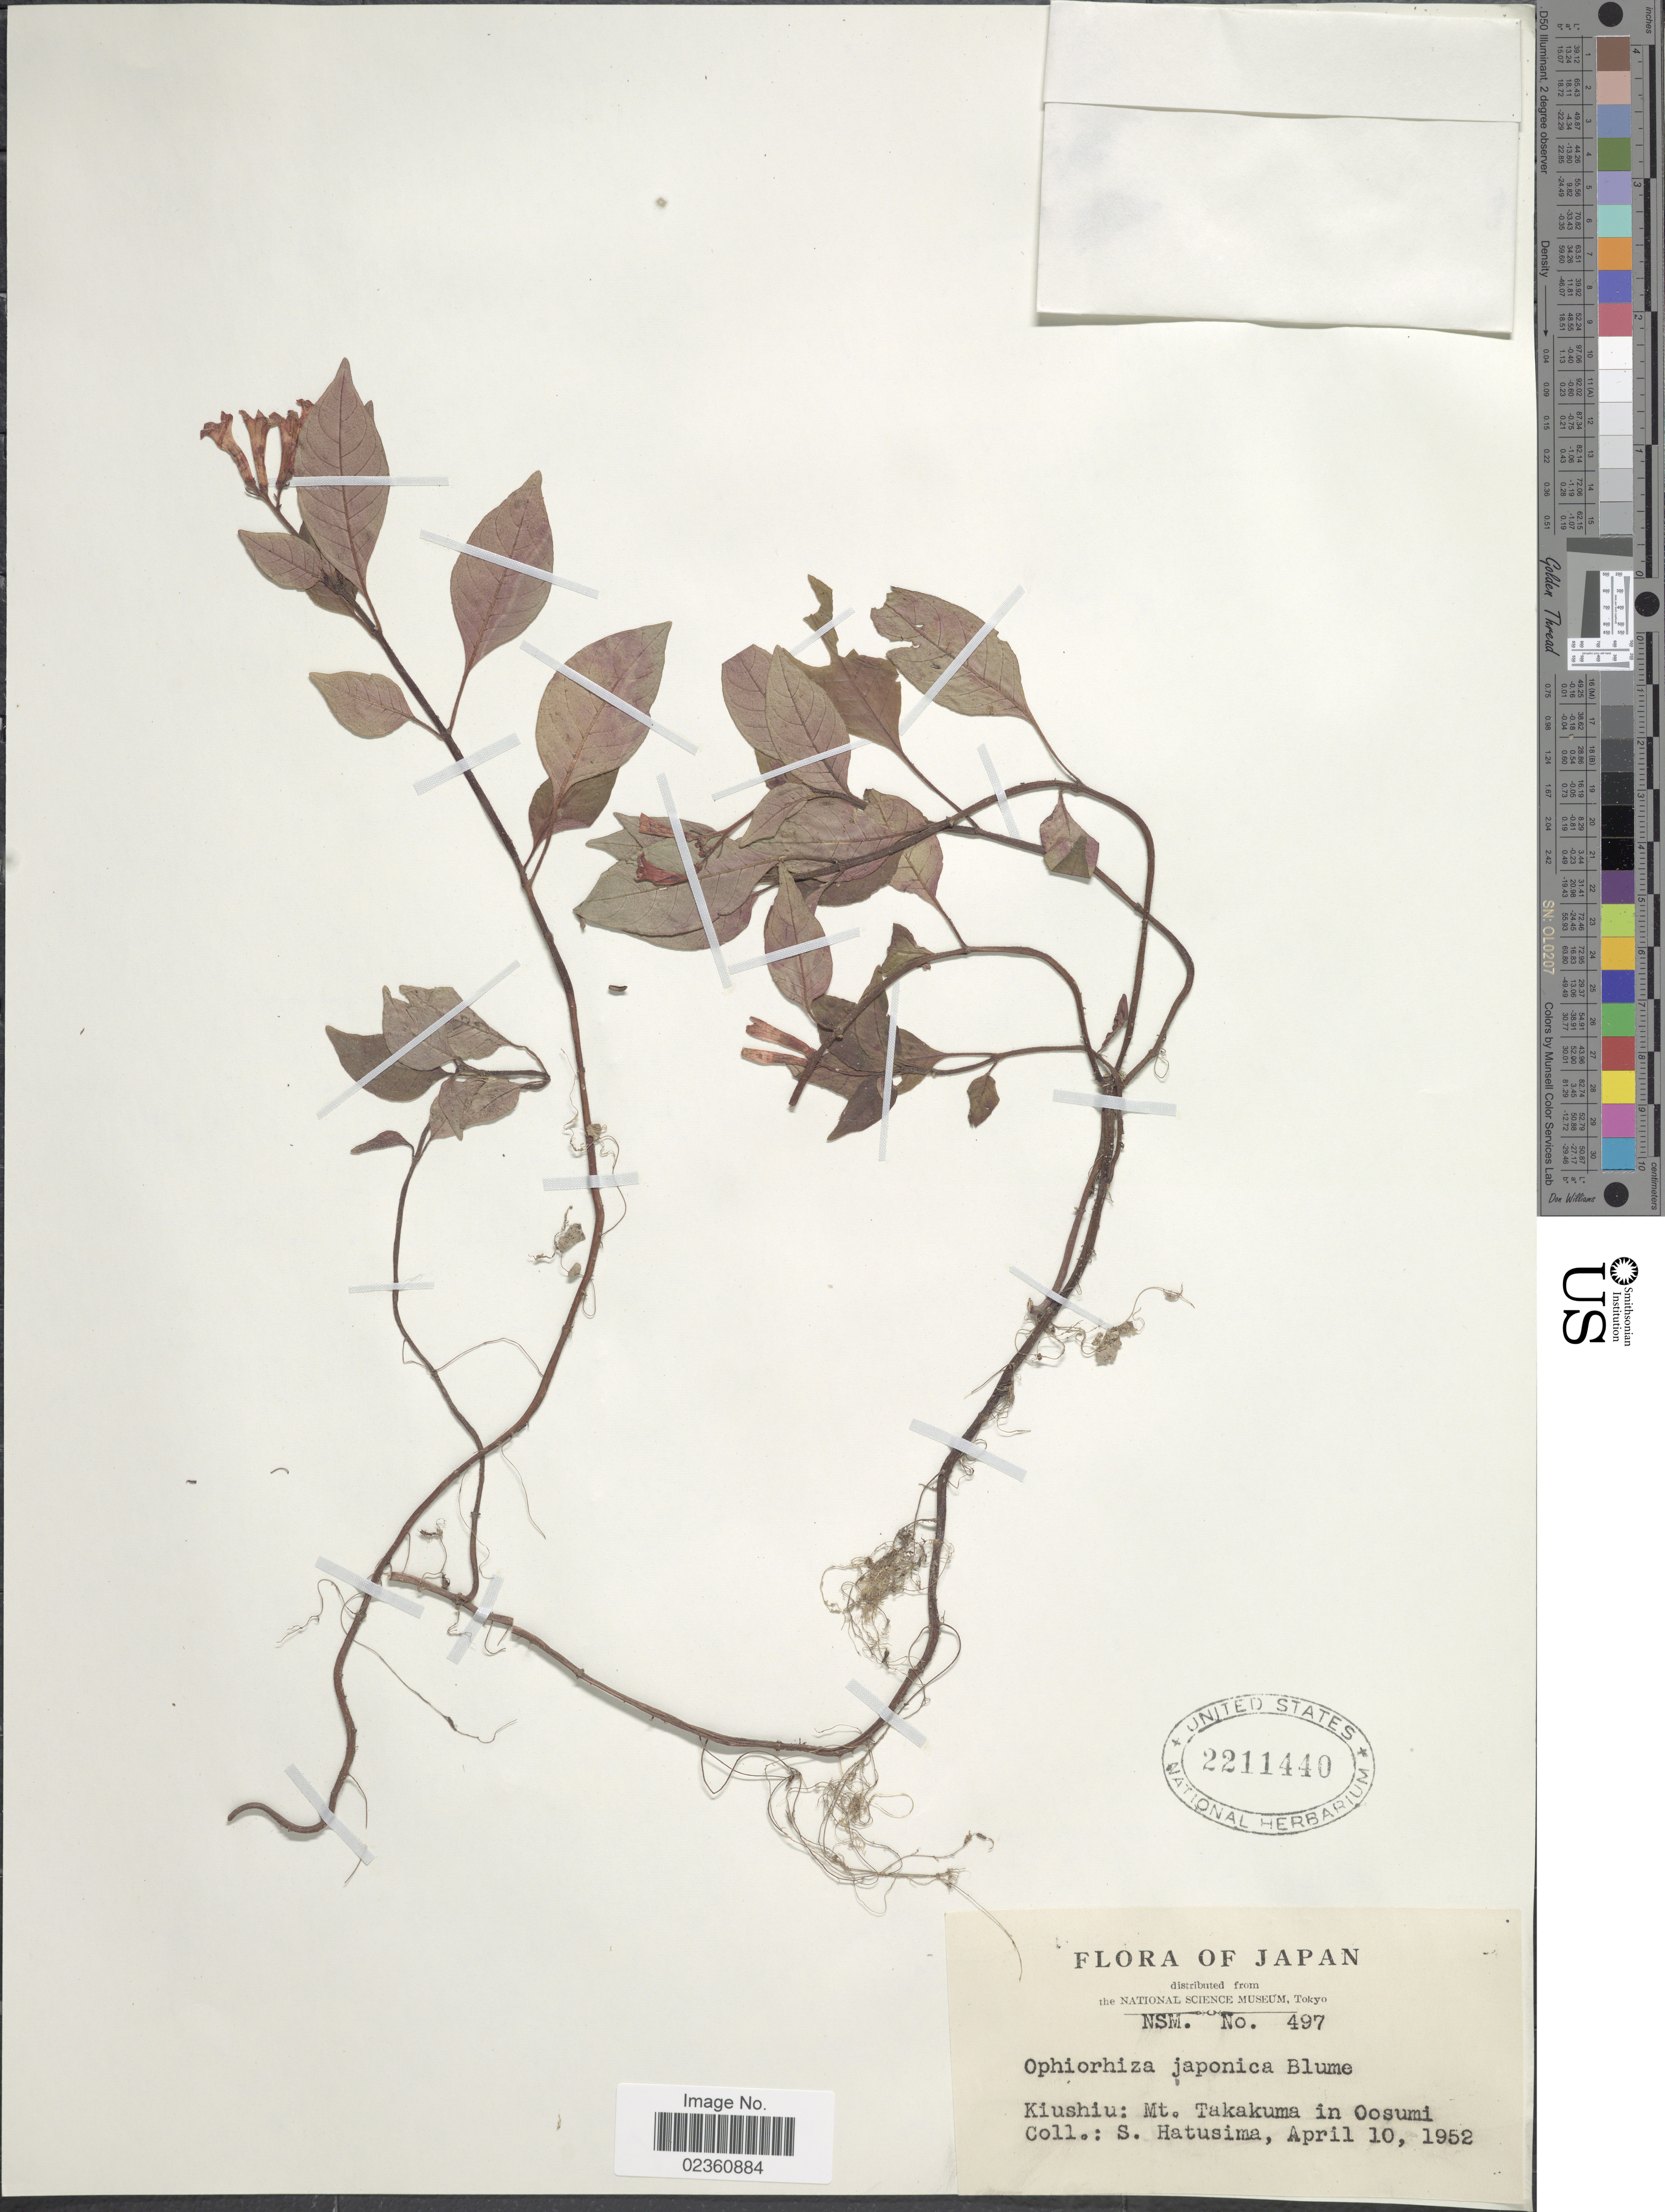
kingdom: Plantae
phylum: Tracheophyta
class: Magnoliopsida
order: Gentianales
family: Rubiaceae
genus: Ophiorrhiza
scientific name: Ophiorrhiza japonica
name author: Blume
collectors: S. Hatusima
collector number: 497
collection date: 1952-04-10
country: Japan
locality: Kiushiu: Mt Takakuma in Oosumi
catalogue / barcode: US 2211440